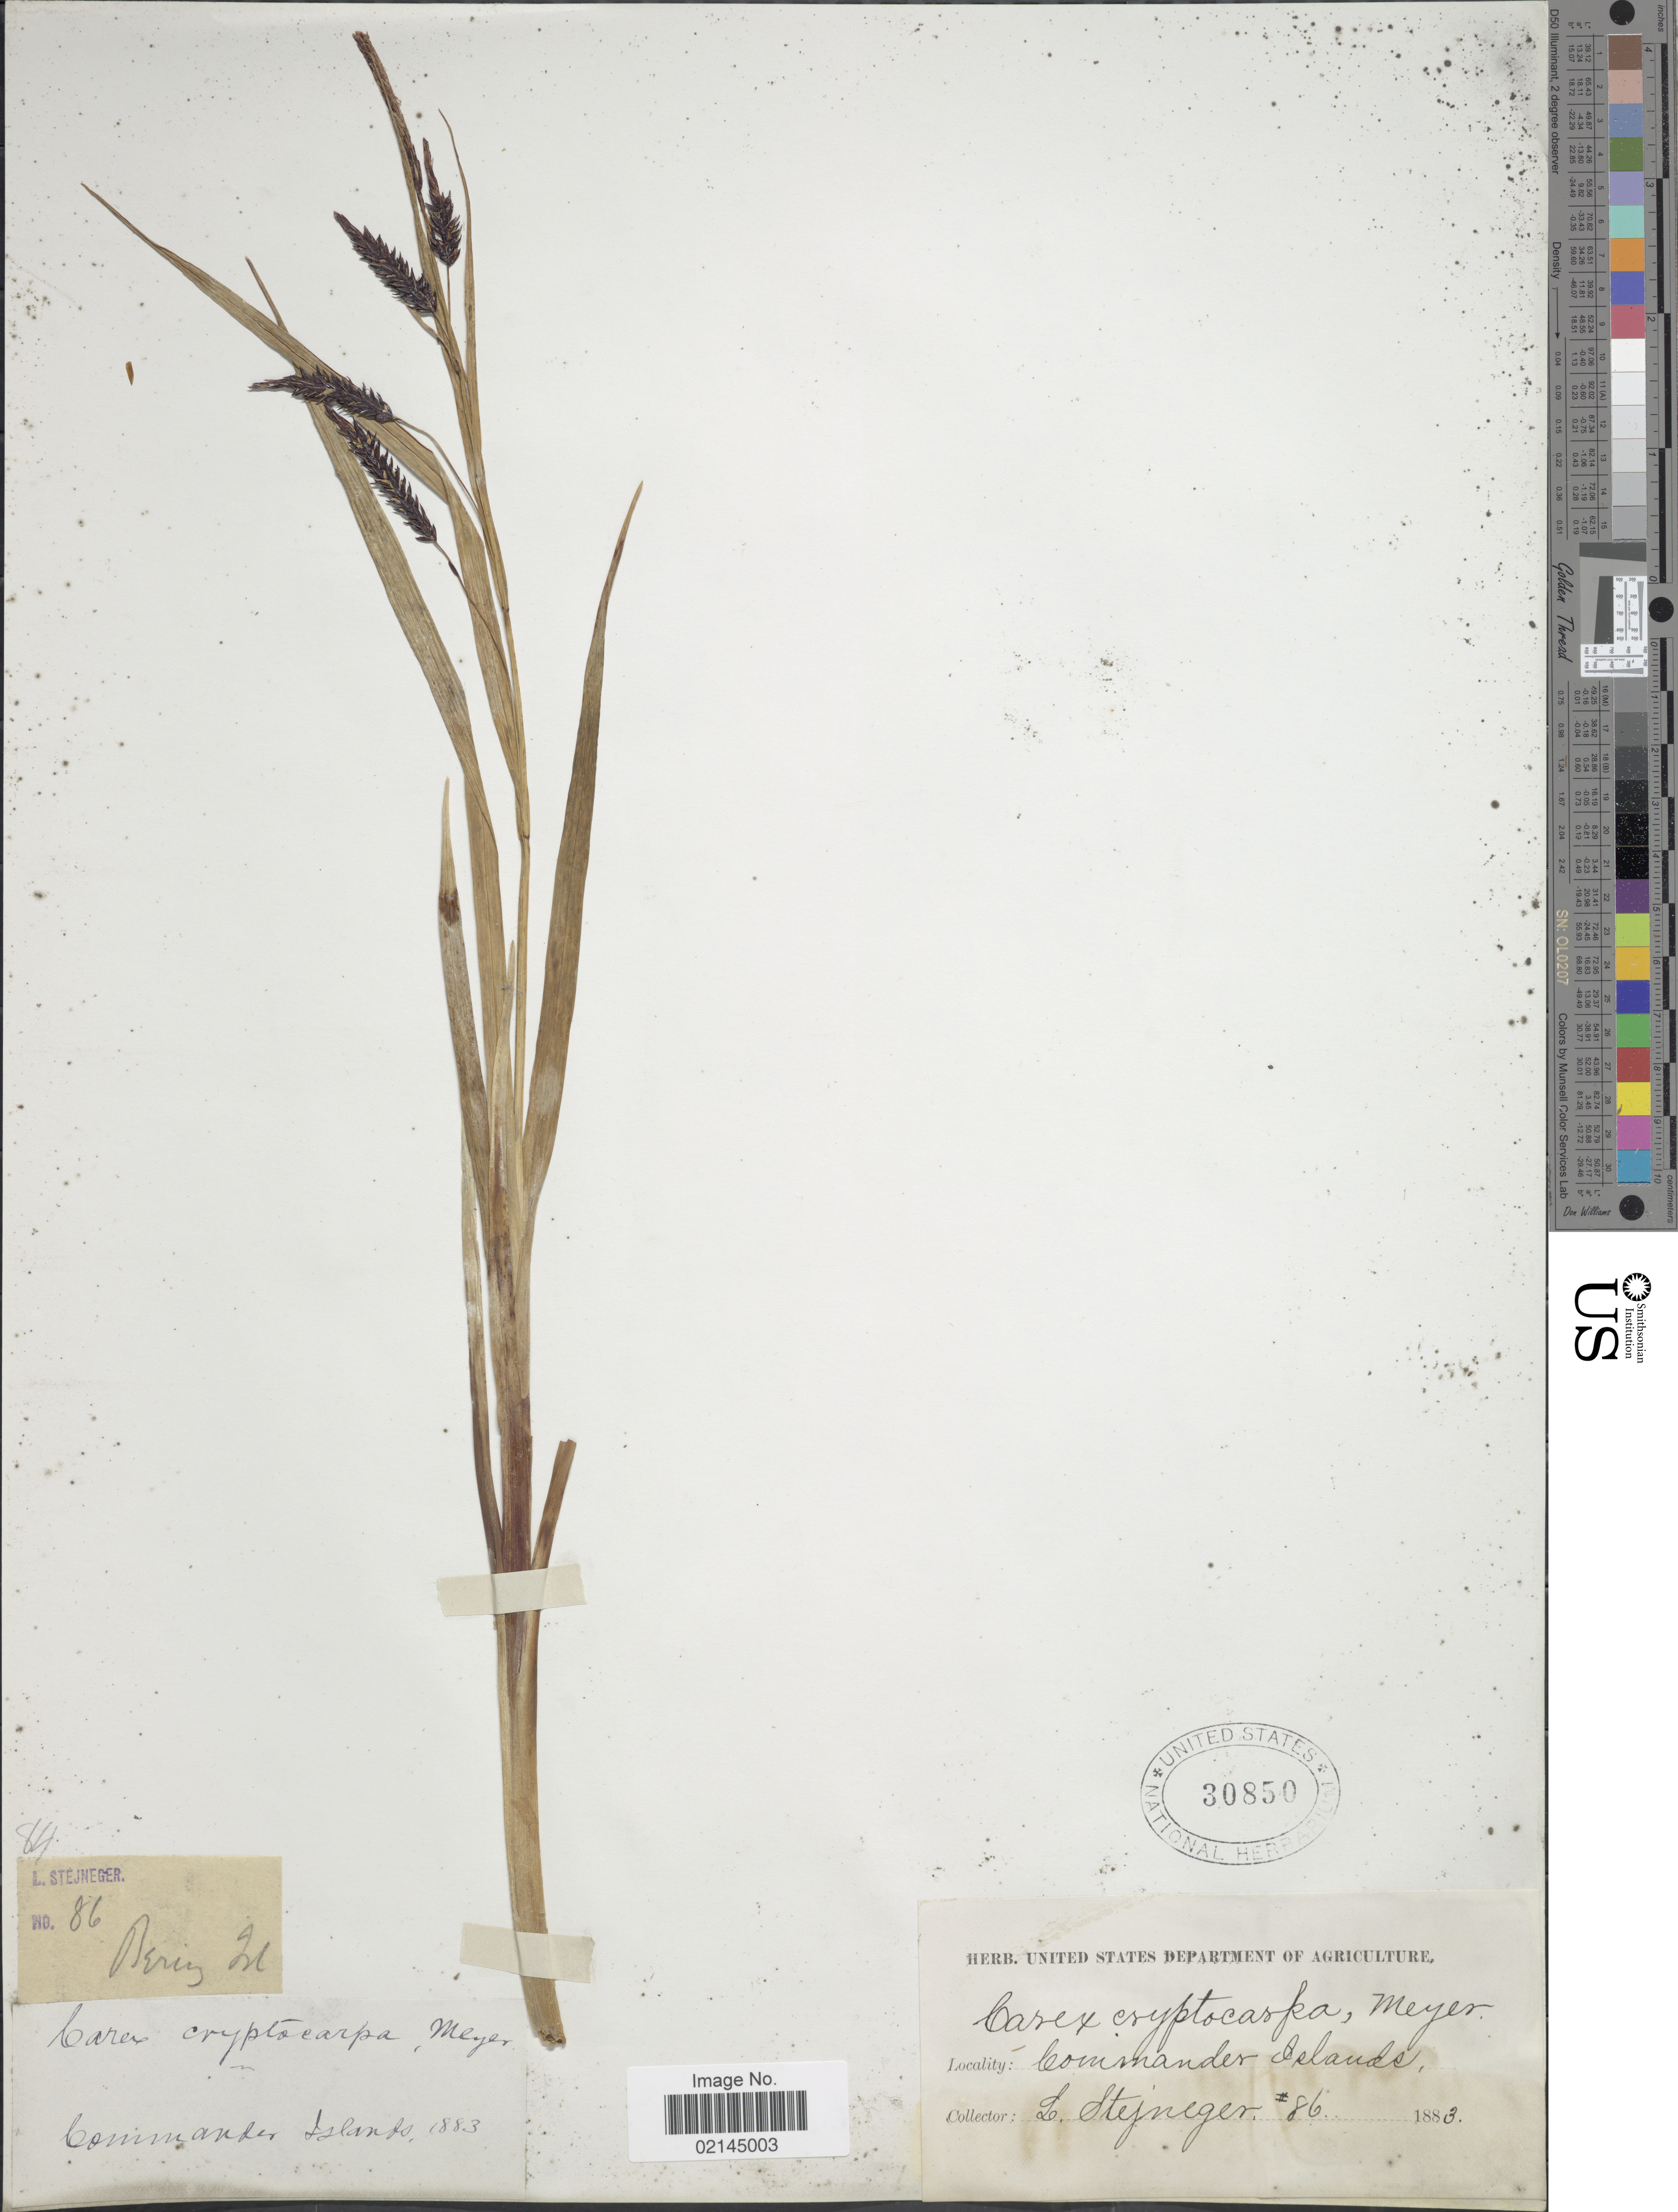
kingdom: Plantae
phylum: Tracheophyta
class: Liliopsida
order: Poales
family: Cyperaceae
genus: Carex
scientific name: Carex lyngbyei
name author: Hornem.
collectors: L. Stejneger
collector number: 86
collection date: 1883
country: Russian Federation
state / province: Kamchatka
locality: Commander Islands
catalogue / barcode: US 30850